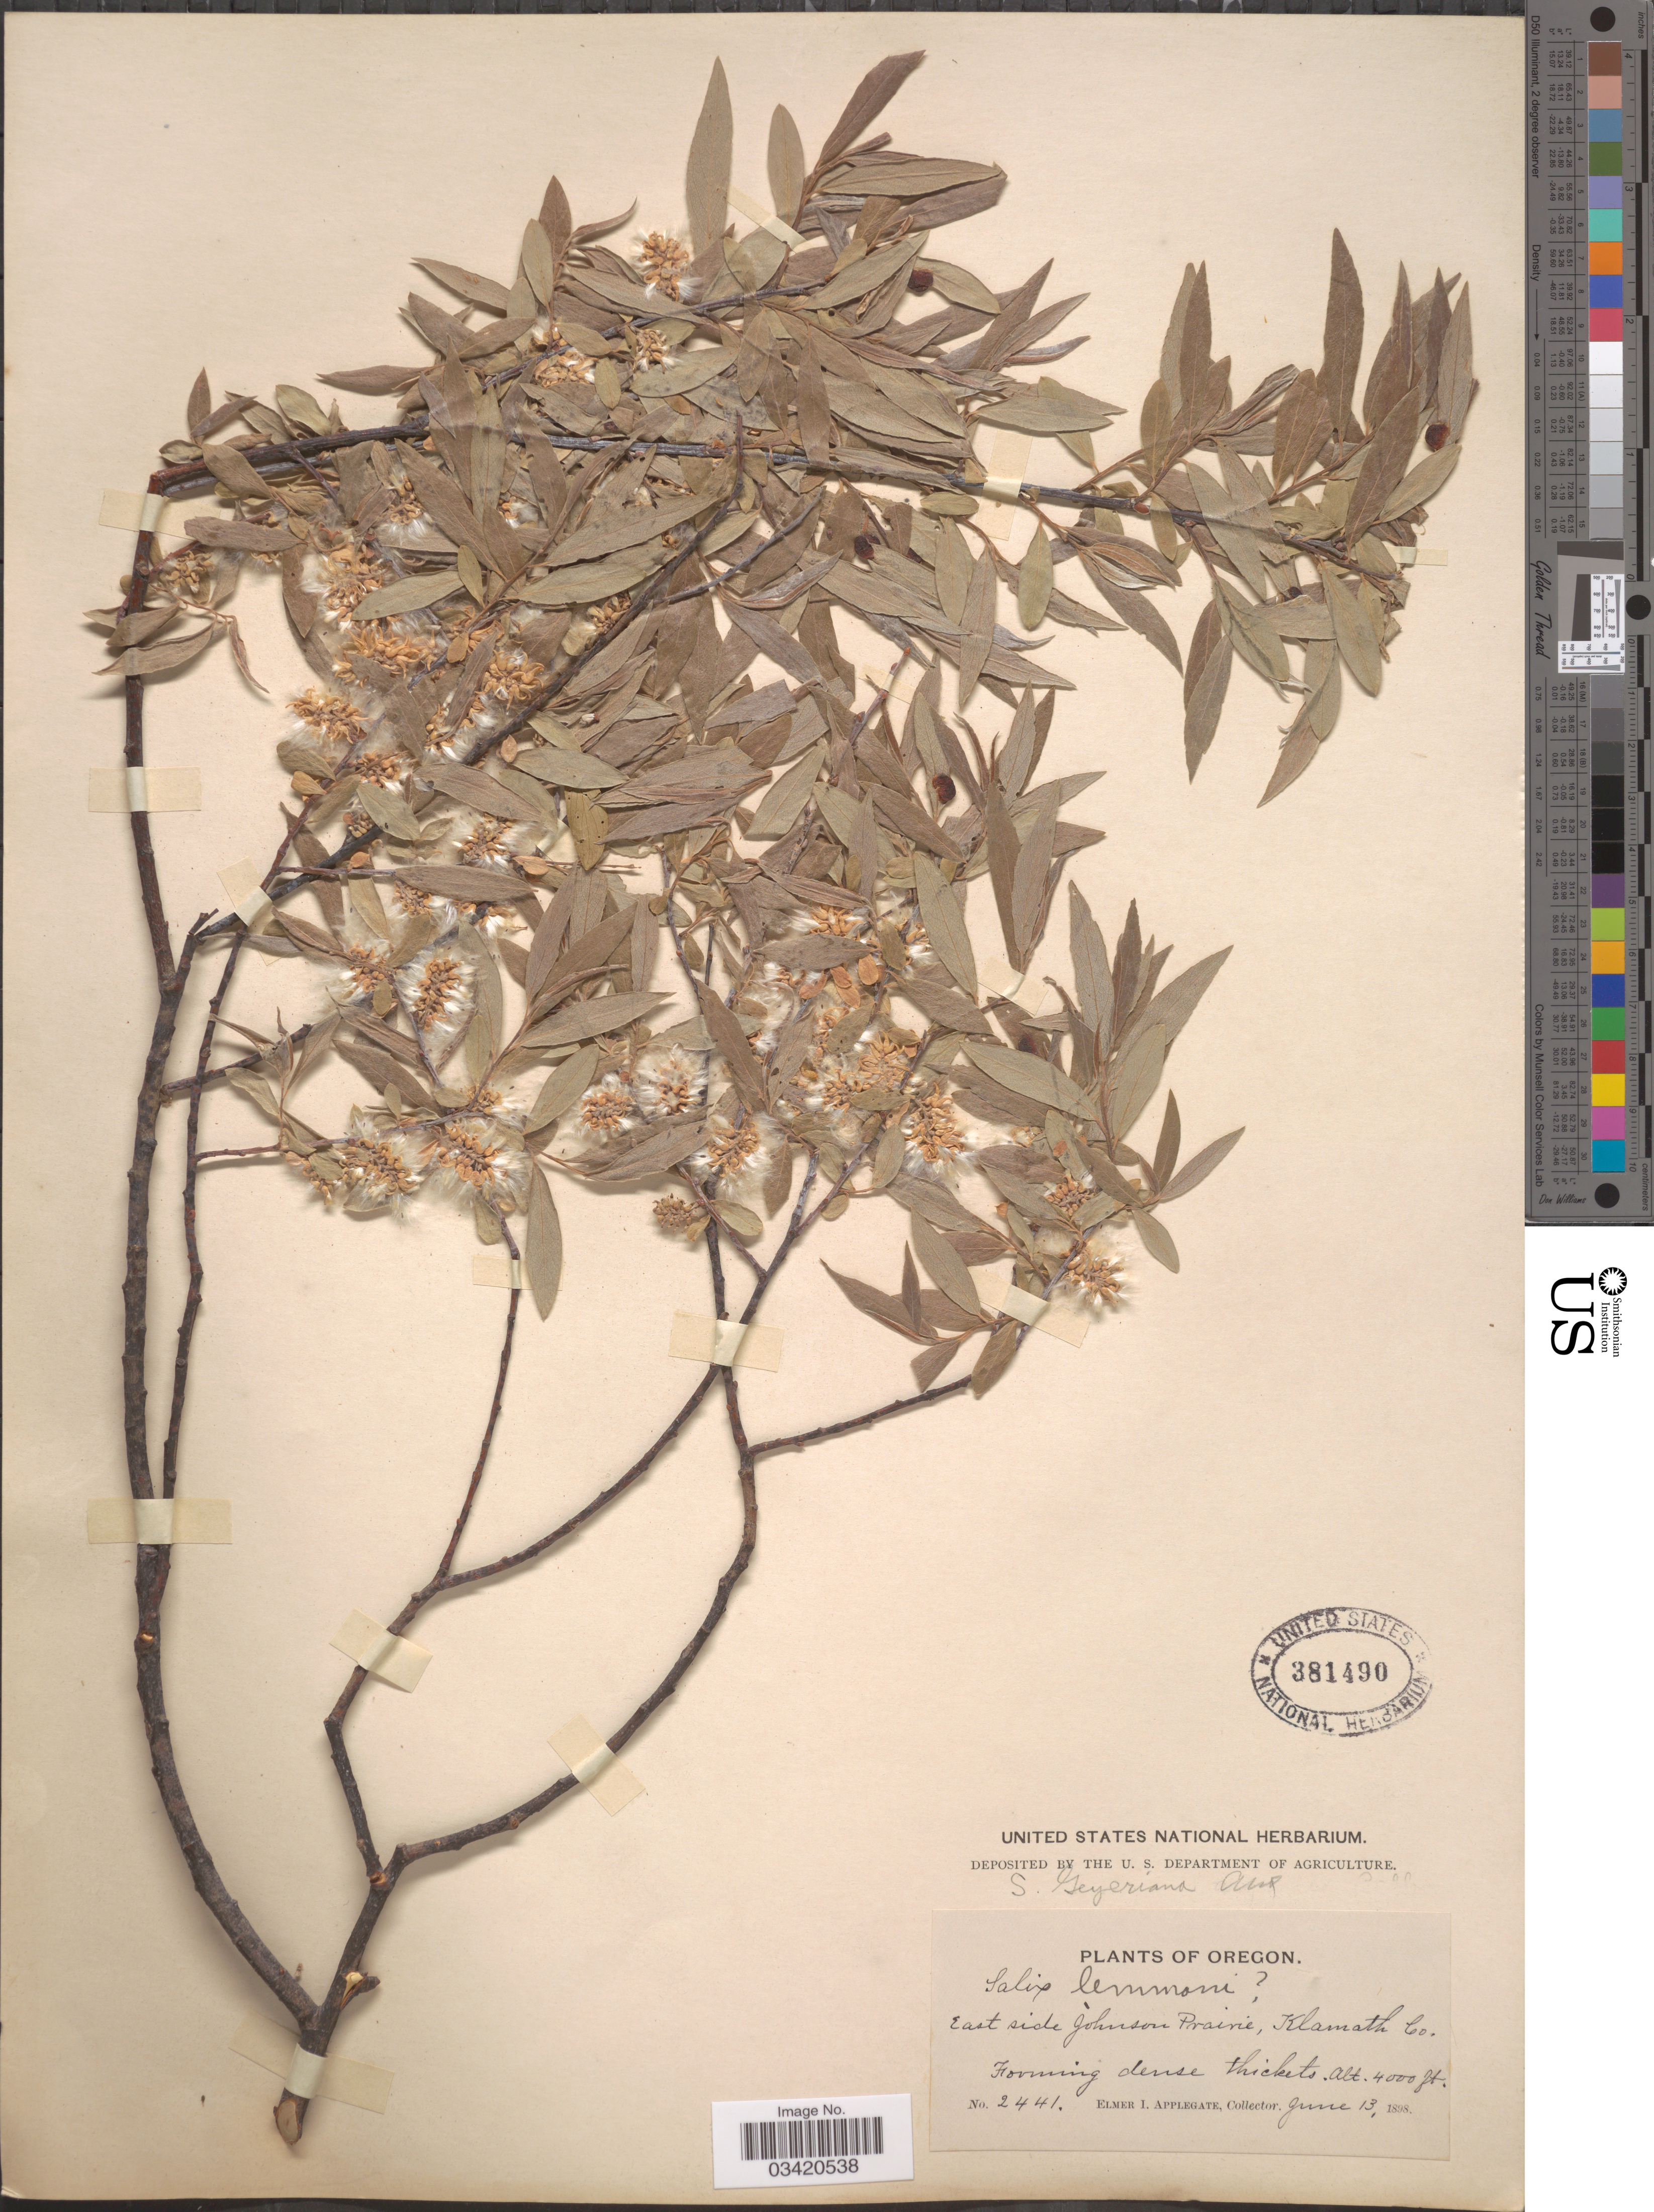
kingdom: Plantae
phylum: Tracheophyta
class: Magnoliopsida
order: Malpighiales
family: Salicaceae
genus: Salix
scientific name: Salix geyeriana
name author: Andersson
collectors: E. I. Applegate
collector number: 2441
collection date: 1898-06-13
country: United States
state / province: Oregon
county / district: Klamath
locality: East side Johnson Prairie, Klamath Co.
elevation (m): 1219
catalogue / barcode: US 381490